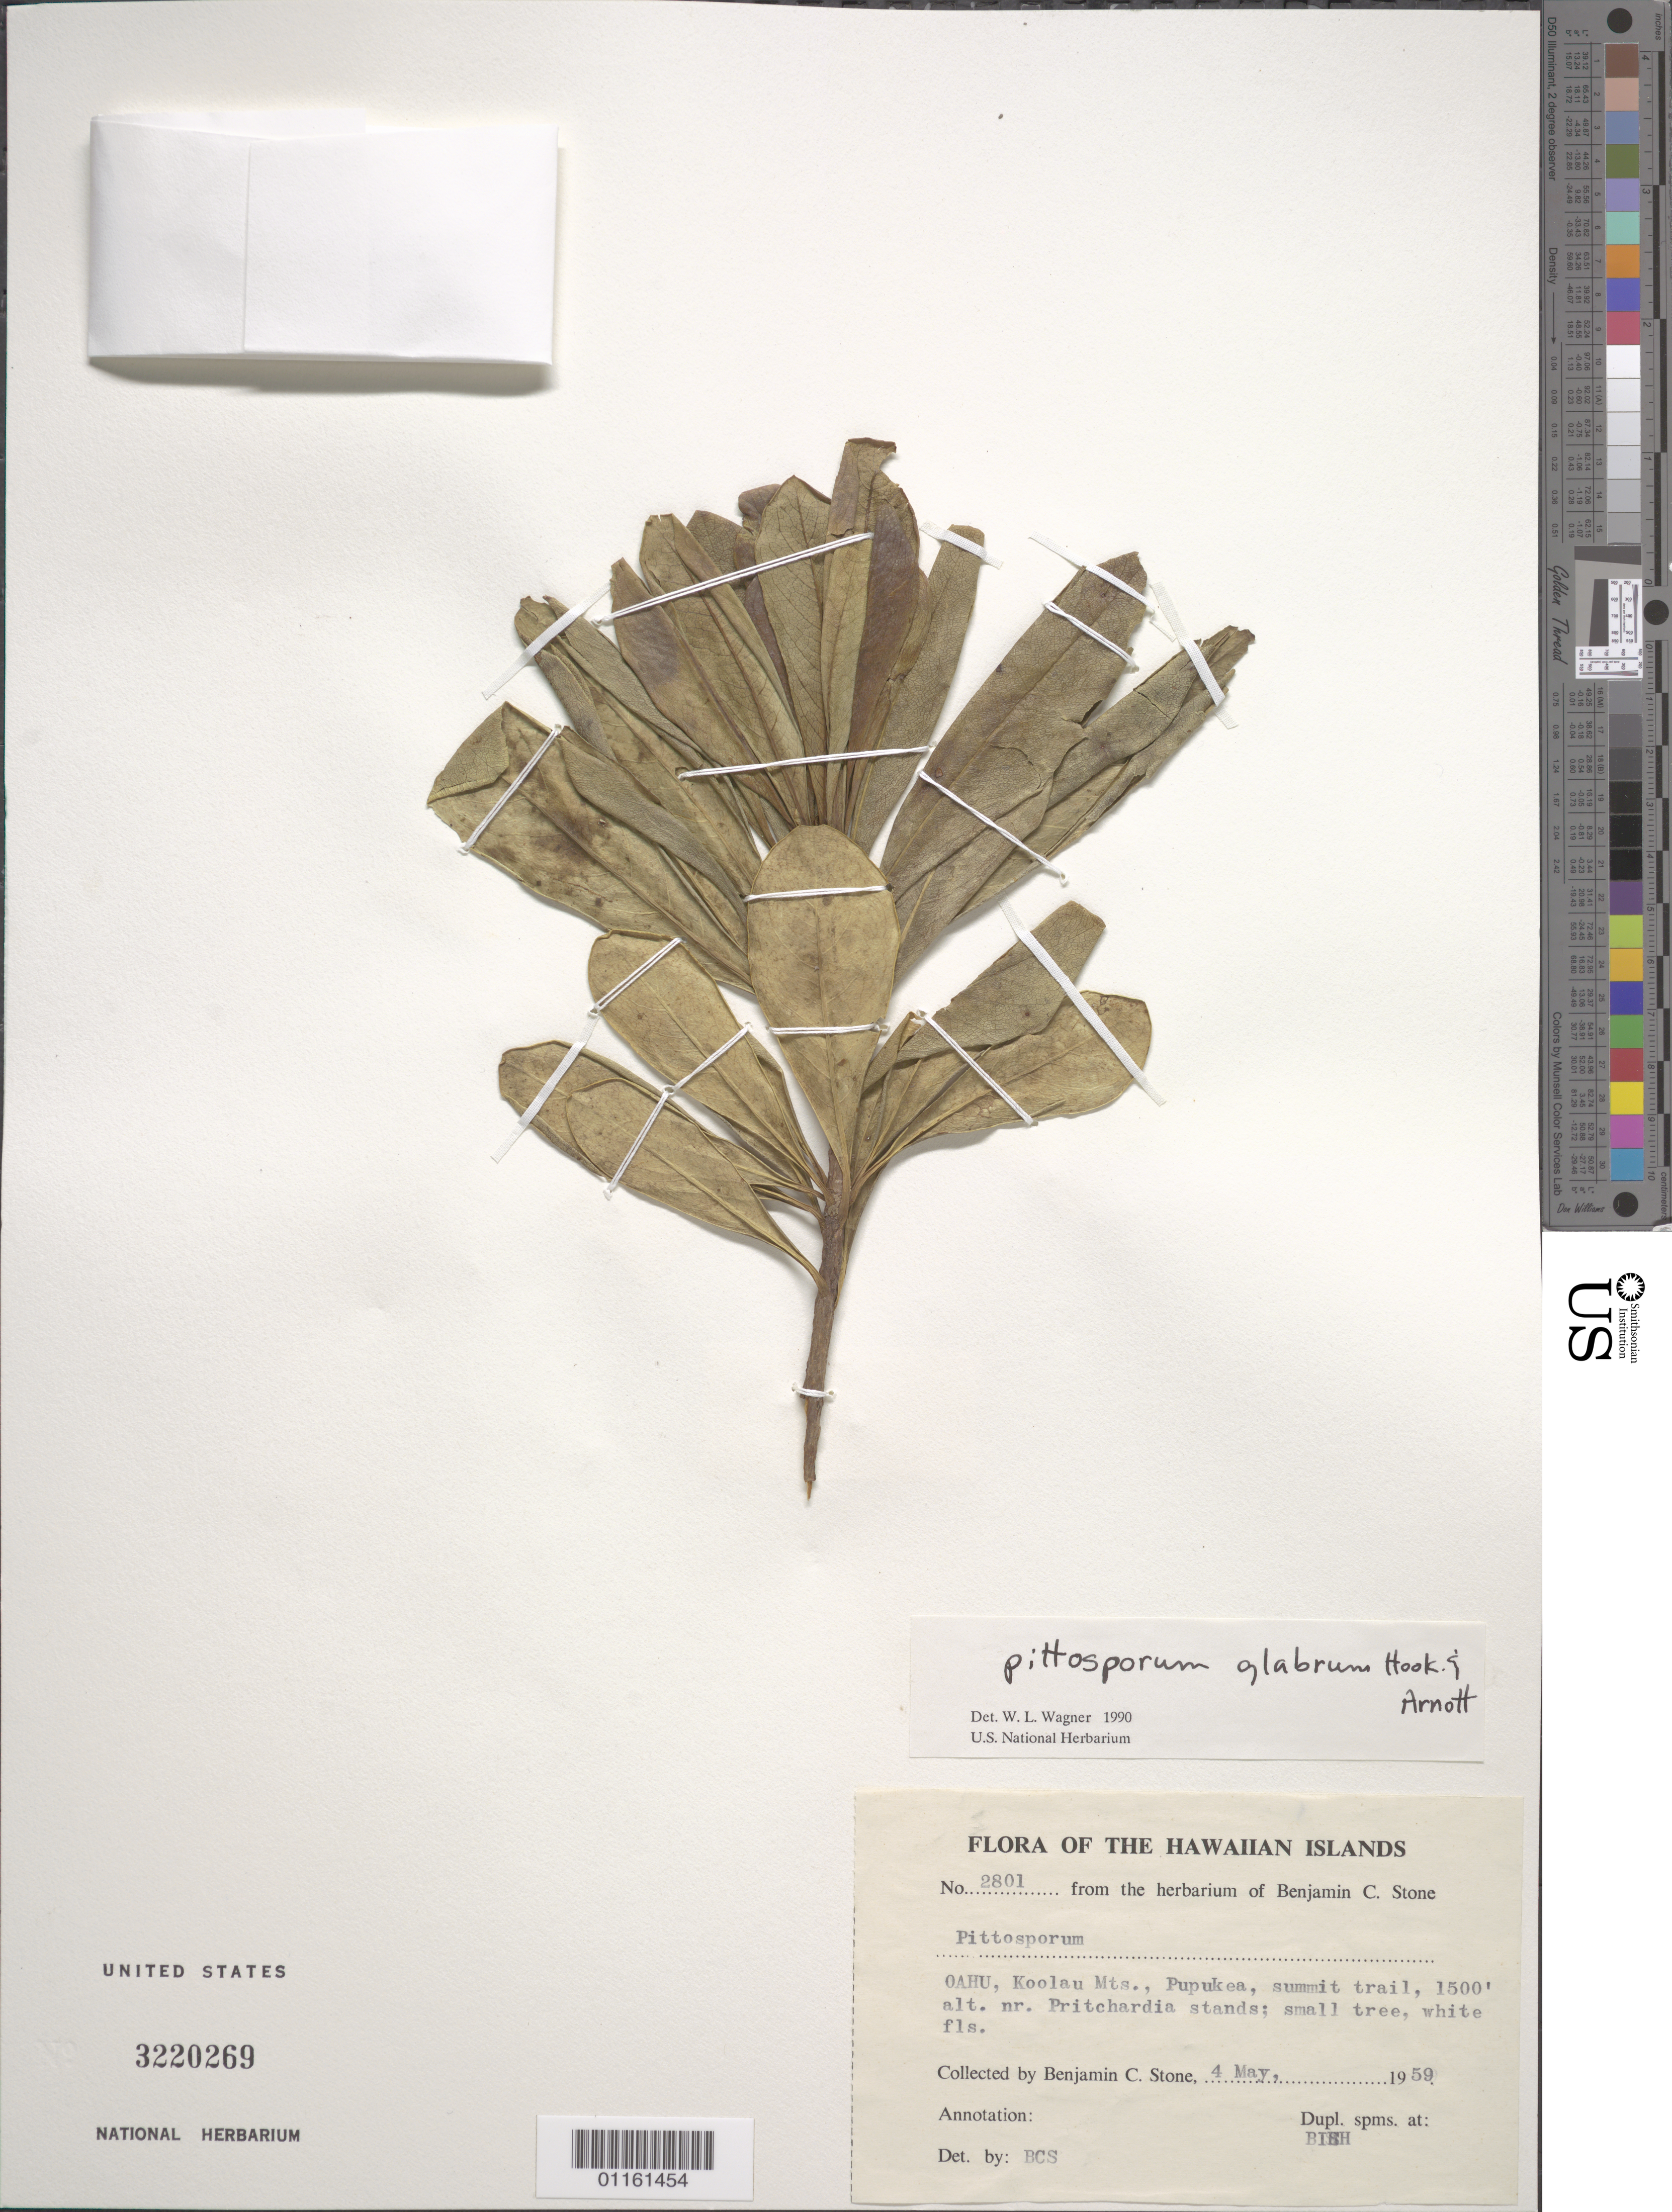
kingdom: Plantae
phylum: Tracheophyta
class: Magnoliopsida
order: Apiales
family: Pittosporaceae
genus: Pittosporum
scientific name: Pittosporum glabrum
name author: Hook. & Arn.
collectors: B. C. Stone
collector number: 2801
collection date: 1959-05-04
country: United States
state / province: Hawaii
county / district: Honolulu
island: Oahu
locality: Oahu, Koolau Mts., Pupukea, summit trail.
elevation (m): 457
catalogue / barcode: US 3220269